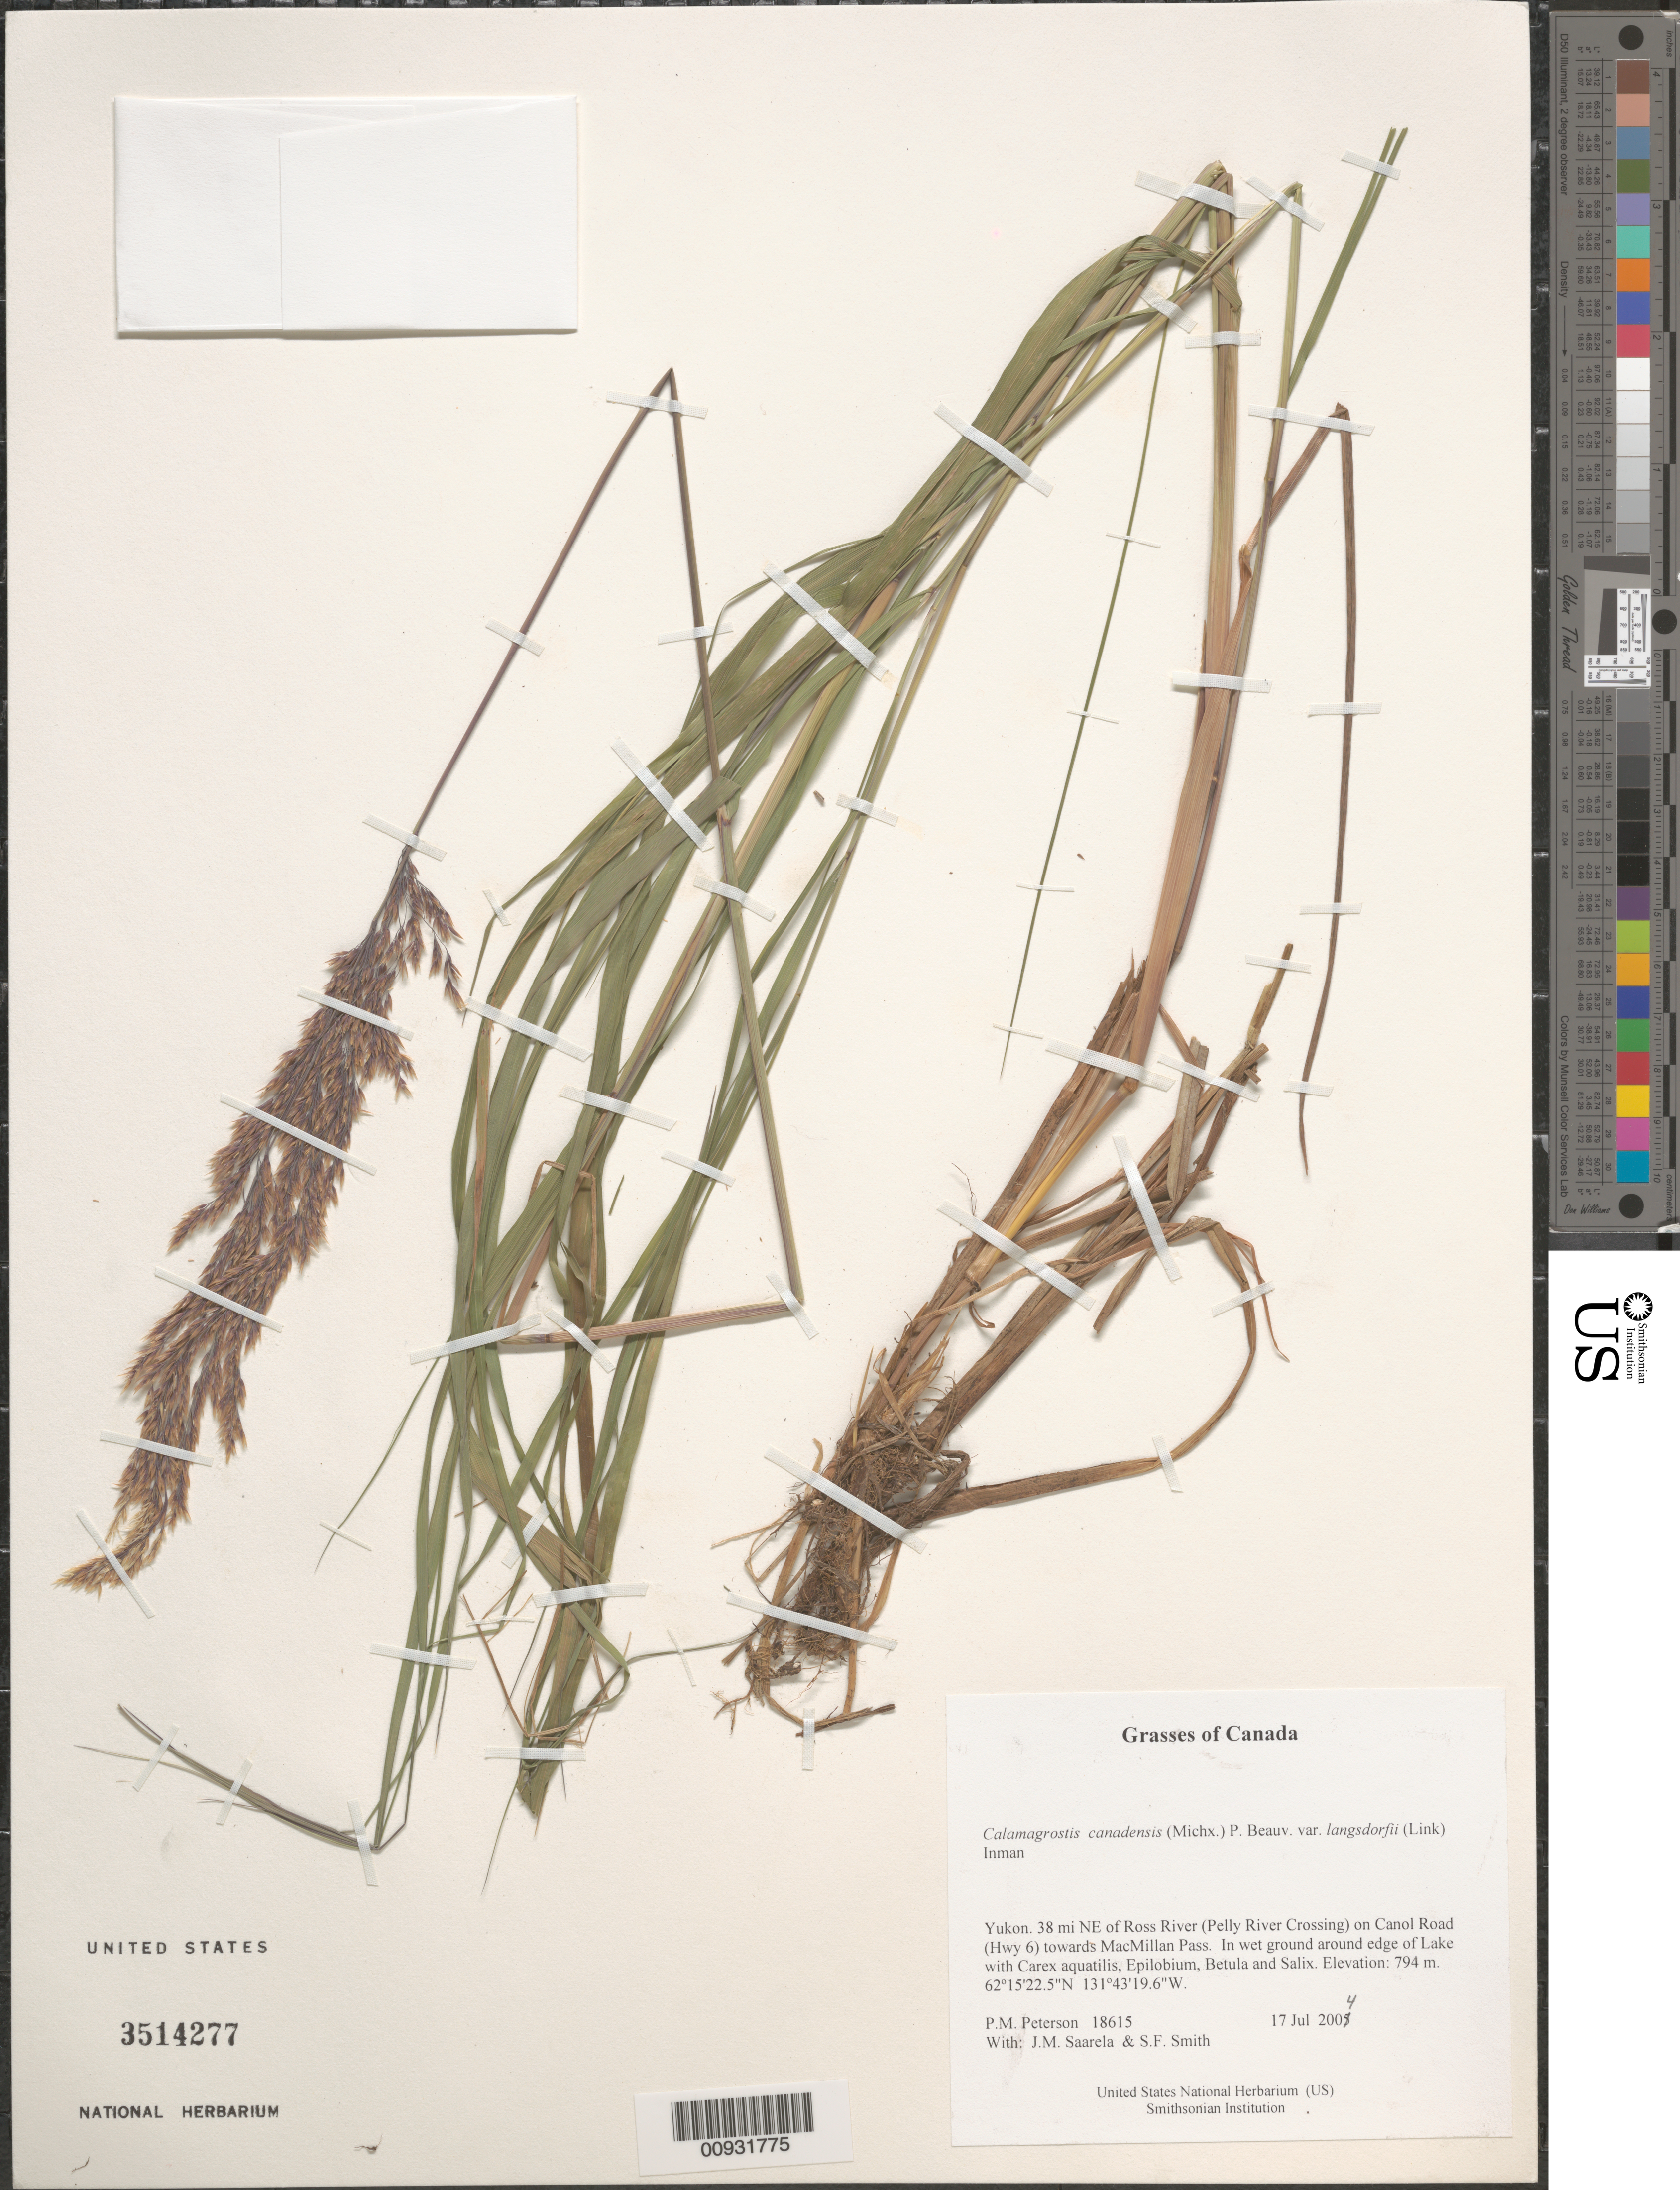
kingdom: Plantae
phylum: Tracheophyta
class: Liliopsida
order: Poales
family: Poaceae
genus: Calamagrostis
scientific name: Calamagrostis canadensis var. langsdorffii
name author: (Link) Inman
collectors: P. M. Peterson, J. Saarela & S.F. Smith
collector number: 18615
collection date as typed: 17 Jul 2004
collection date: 2004-07-17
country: Canada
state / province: Yukon Territory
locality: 38 mi NE of Ross River (Pelly River Crossing) on Canol Road (Hwy 6) towards MacMillan Pass. In wet ground around edge of Lake with Carex aquatilis, Epilobium, Betula and Salix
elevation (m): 794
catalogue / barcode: US 3514277